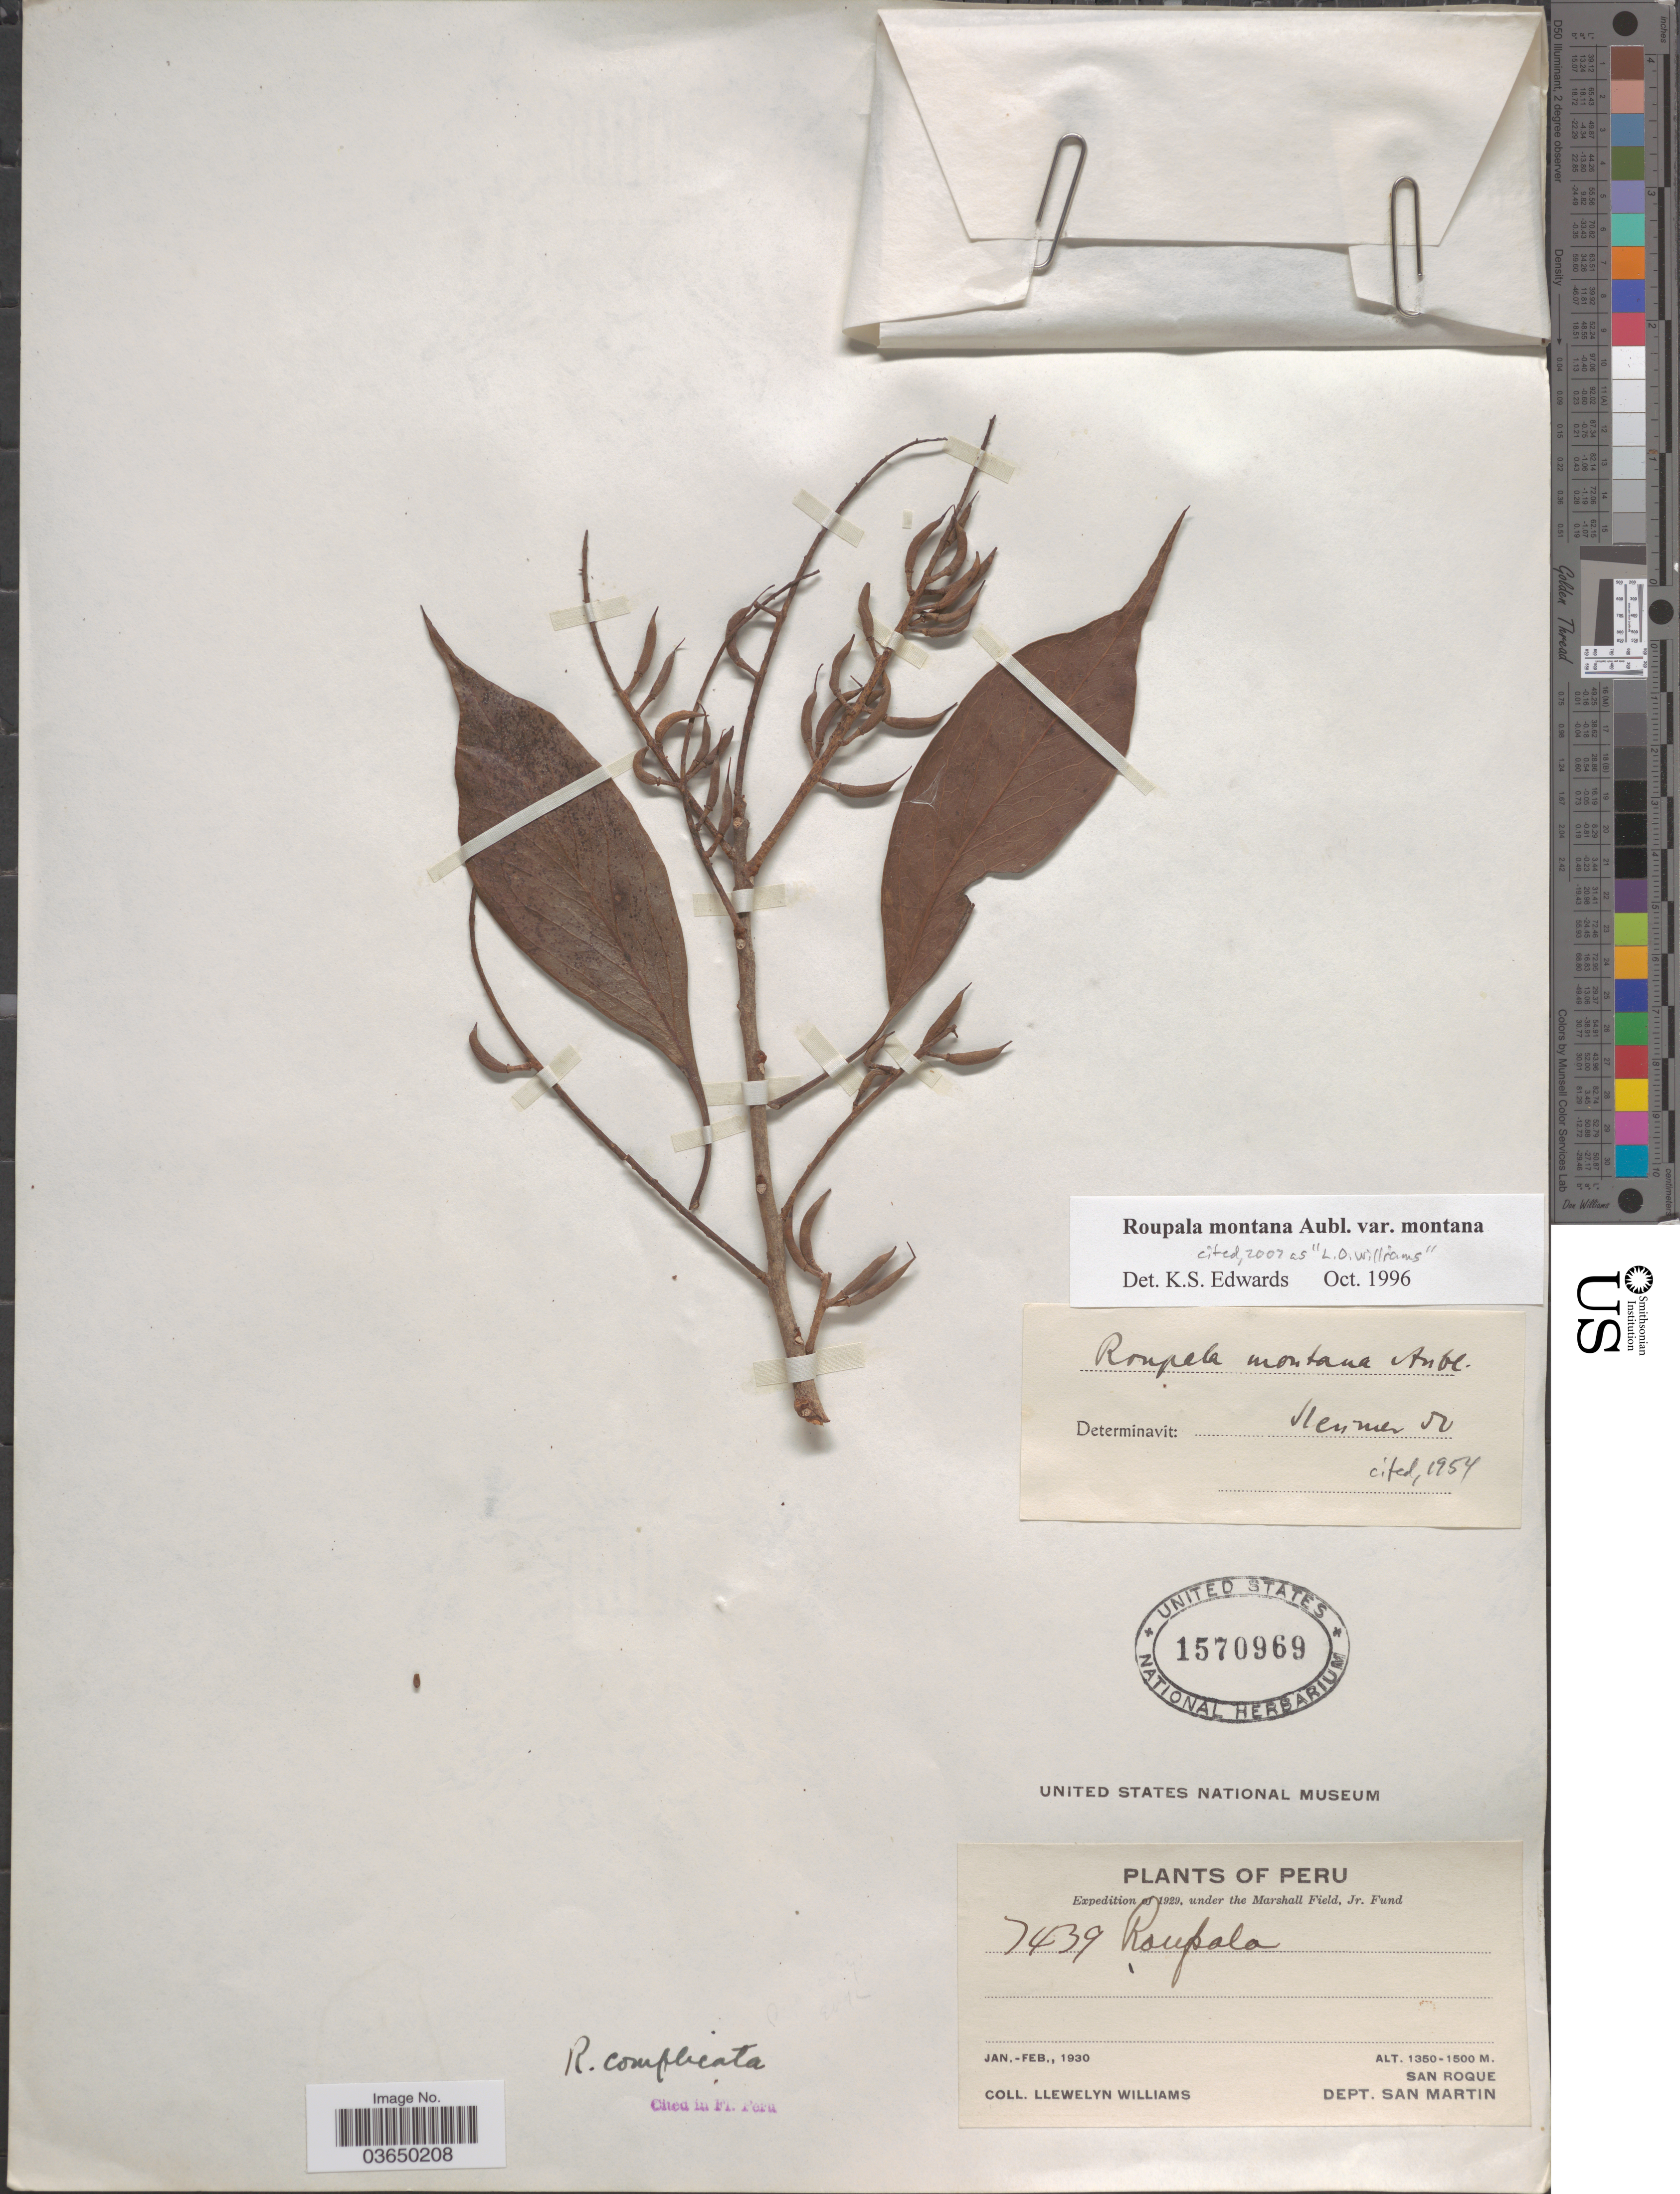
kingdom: Plantae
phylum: Tracheophyta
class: Magnoliopsida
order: Proteales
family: Proteaceae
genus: Roupala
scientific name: Roupala montana var. montana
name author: Aubl.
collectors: Ll. Williams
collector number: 7439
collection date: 1930-01/1930-02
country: Peru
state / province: San Martín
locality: San Roque. Dept. San Martin.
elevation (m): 1350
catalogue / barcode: US 1570969